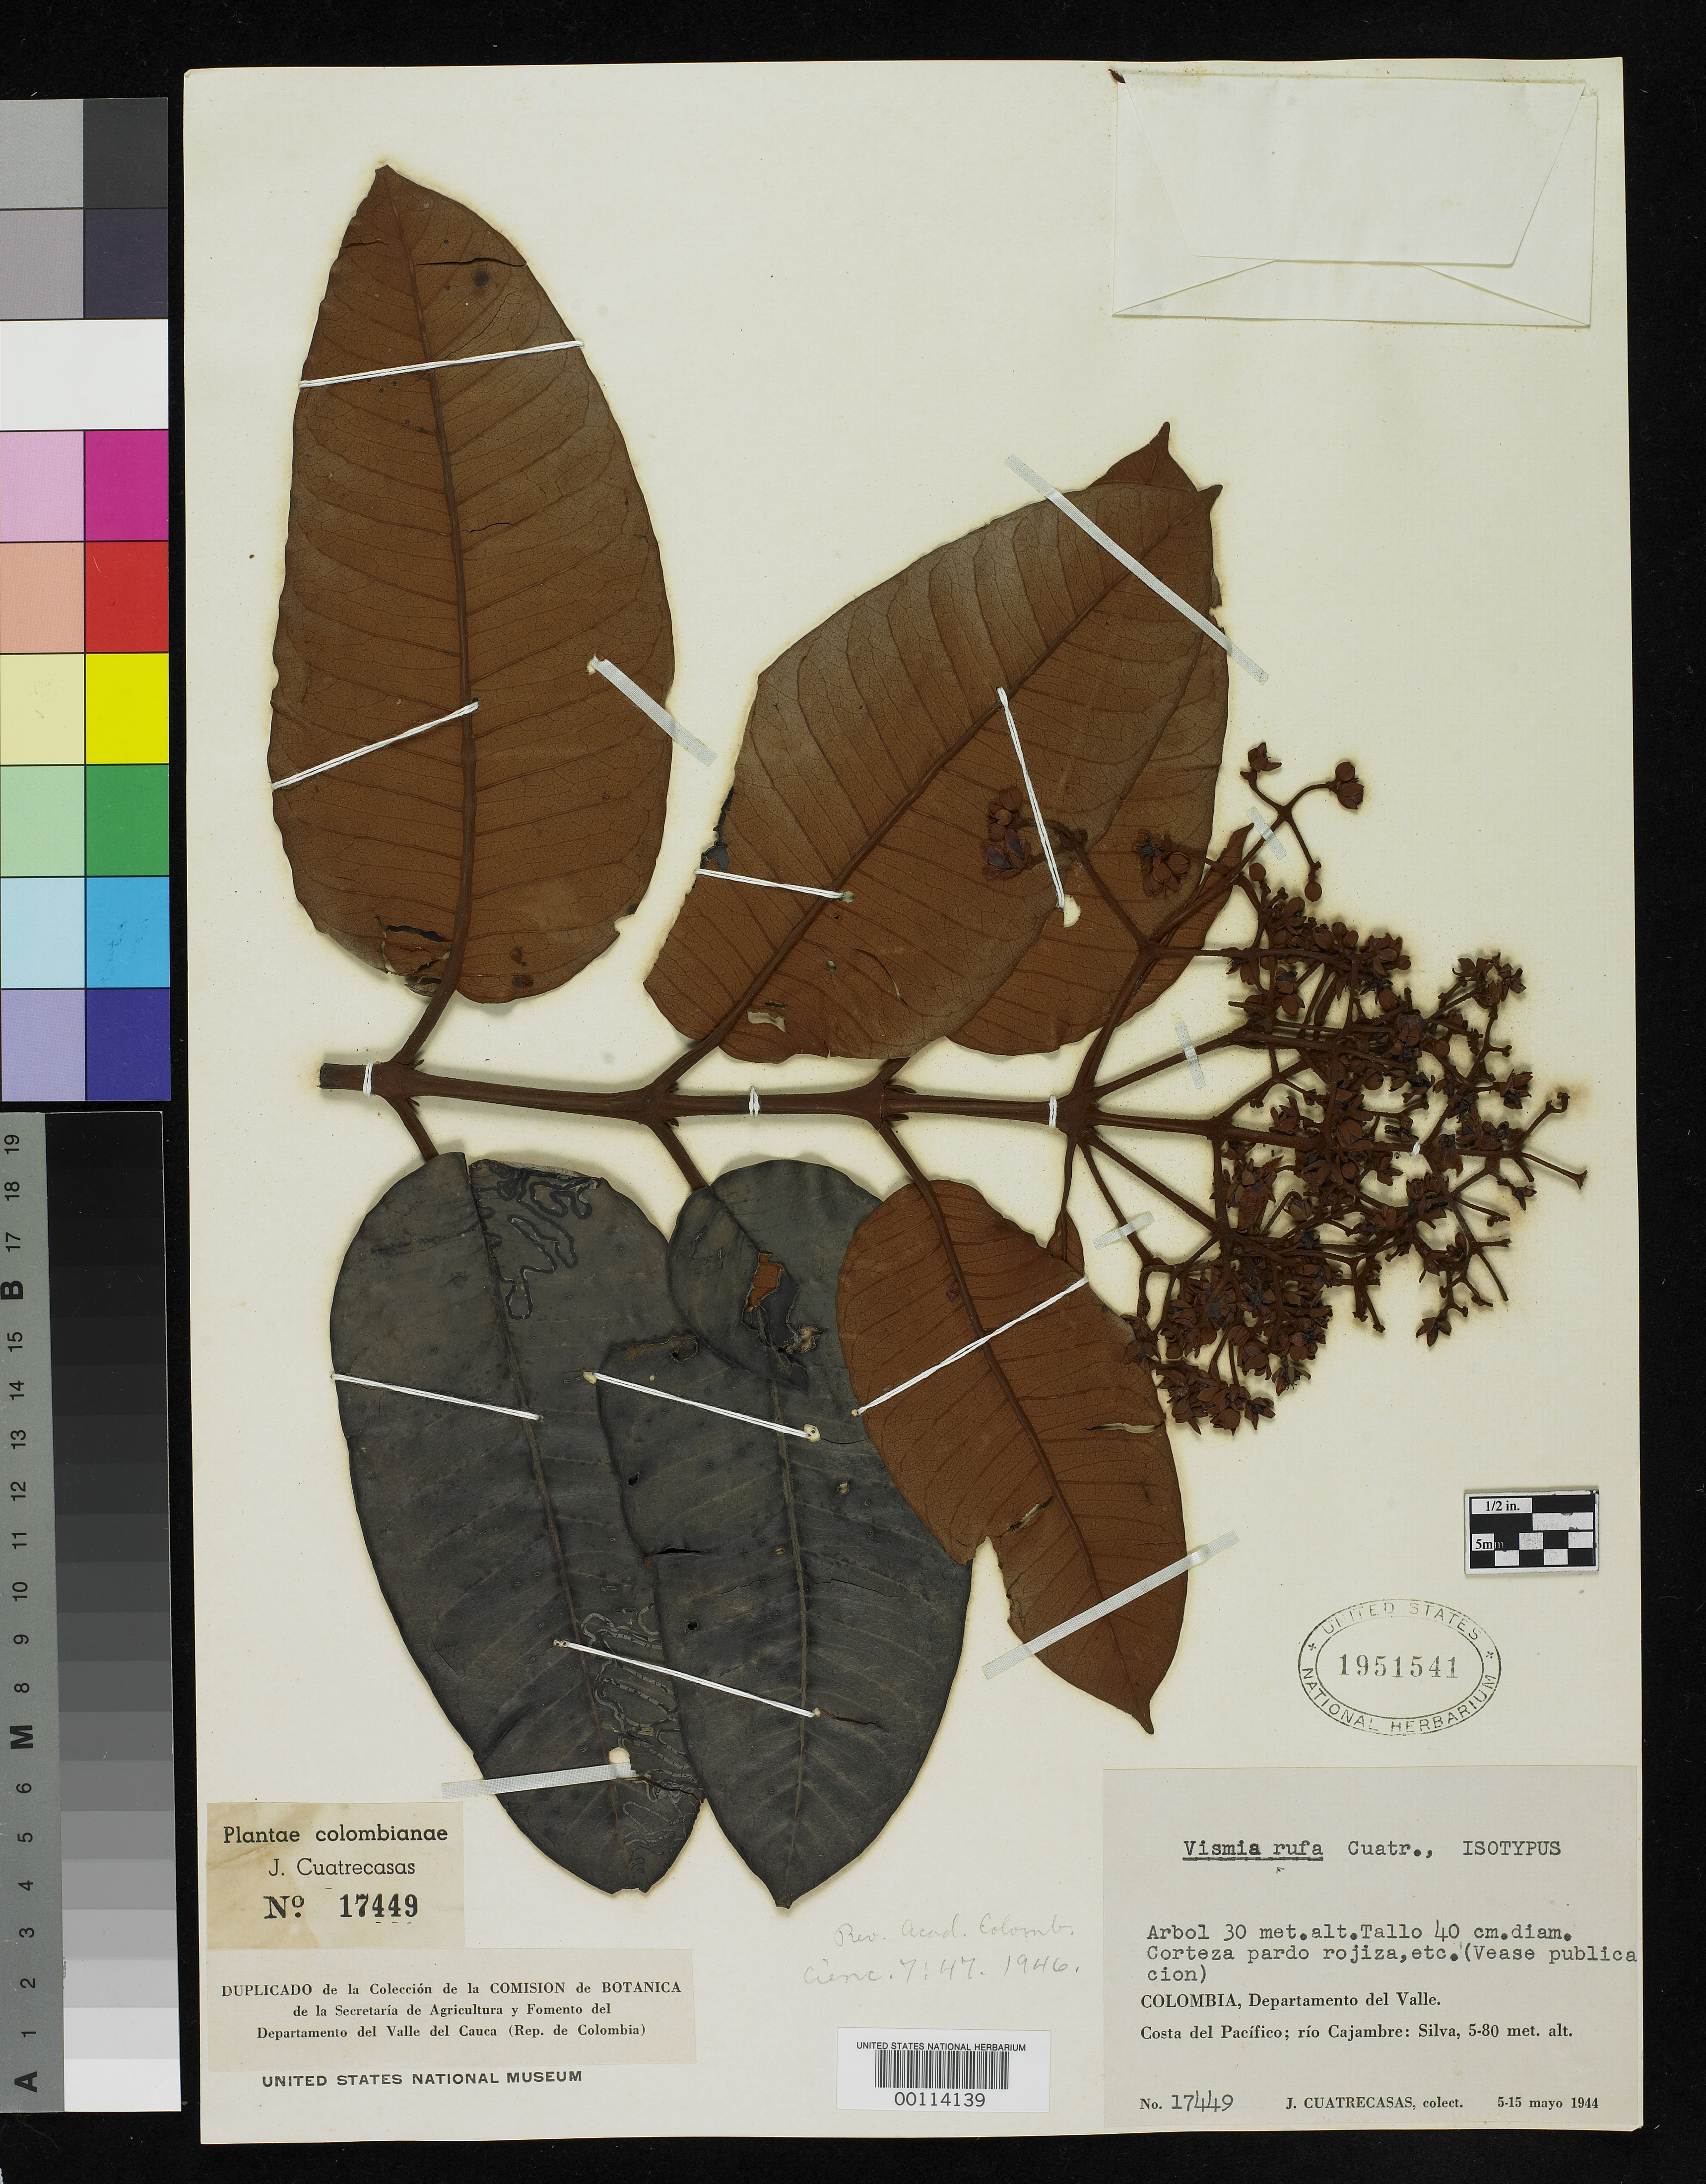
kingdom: Plantae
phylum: Tracheophyta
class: Magnoliopsida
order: Malpighiales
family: Hypericaceae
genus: Vismia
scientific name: Vismia rufa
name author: Cuatrec.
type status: Isotype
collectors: J. Cuatrecasas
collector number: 17449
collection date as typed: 08 May 1944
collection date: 1944-05-08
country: Colombia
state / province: Valle del Cauca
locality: Costa del Pacifico, Rio Cajambre.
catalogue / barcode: US 1951541